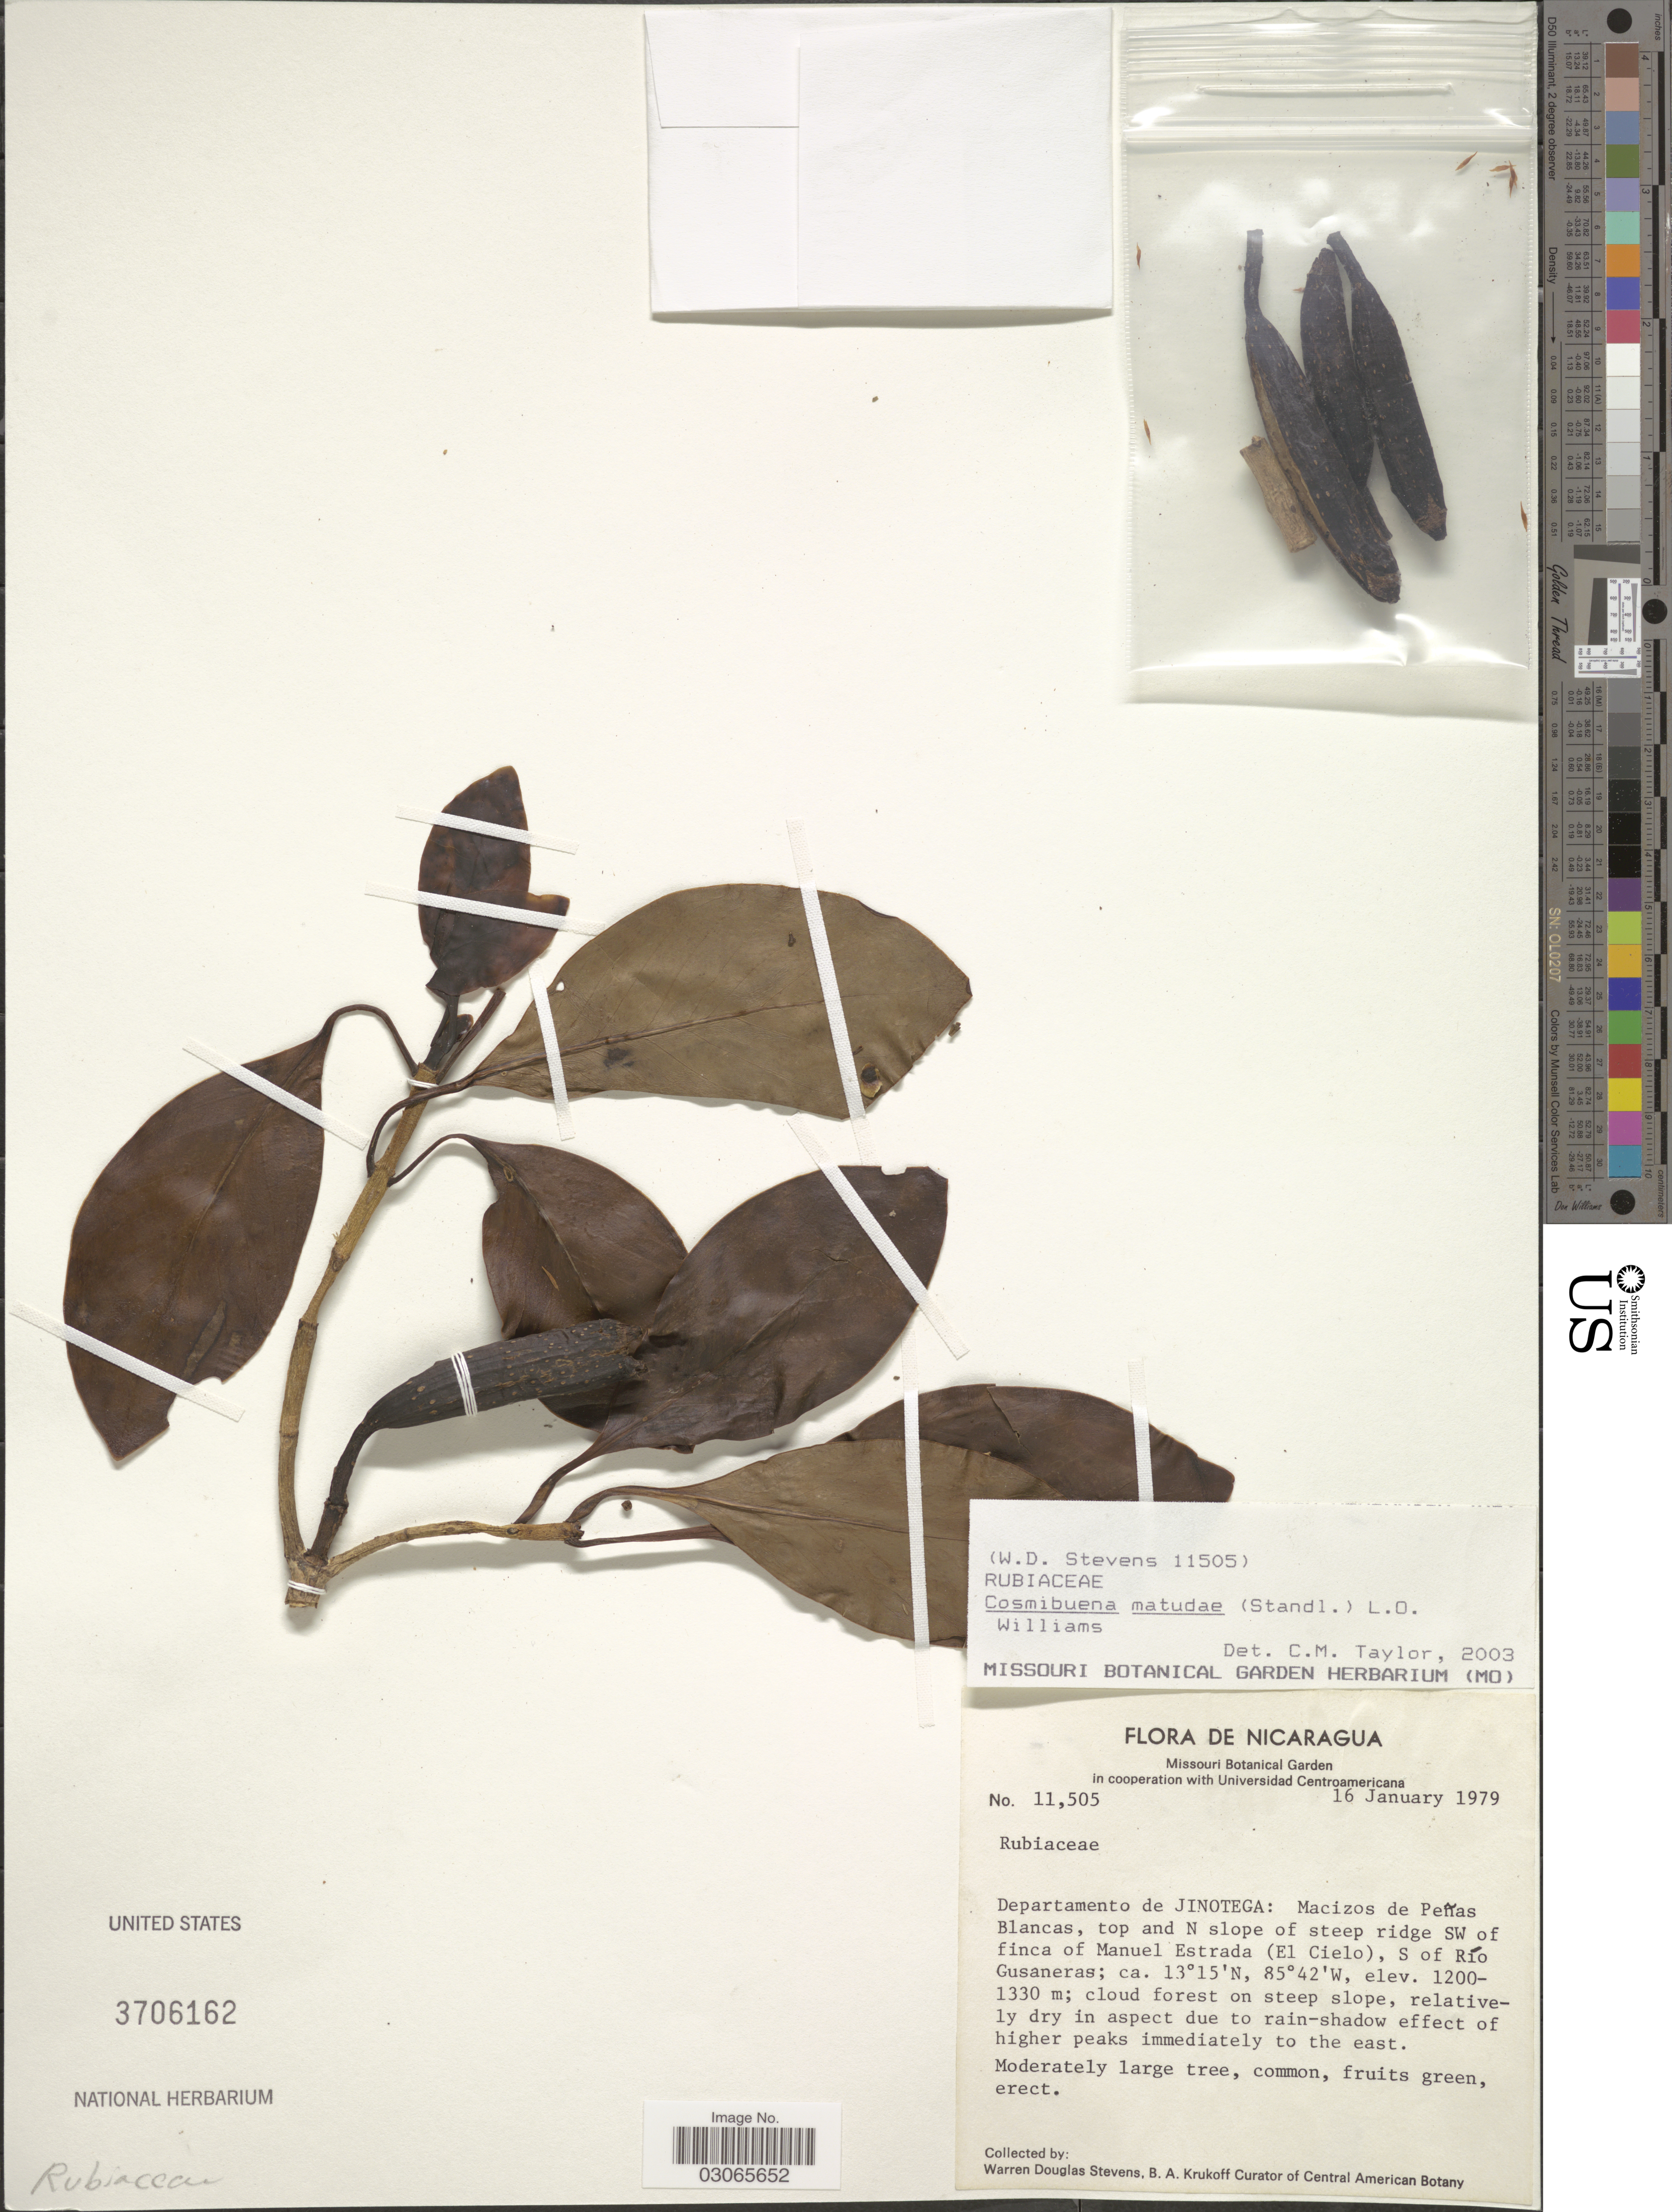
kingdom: Plantae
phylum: Tracheophyta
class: Magnoliopsida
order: Gentianales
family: Rubiaceae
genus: Cosmibuena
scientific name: Cosmibuena matudae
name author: (Standl.) L.O. Williams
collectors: W. D. Stevens & B. A. Krukoff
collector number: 11505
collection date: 1979-01-16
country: Nicaragua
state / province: Jinotega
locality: Departamento de Jinotega: Macizos de Peñas Blancas, top and N slope of steep ridge SW of finca of Manuel Estrada (El Cielo), S of Río Gusaneras.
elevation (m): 1200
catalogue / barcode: US 3706162